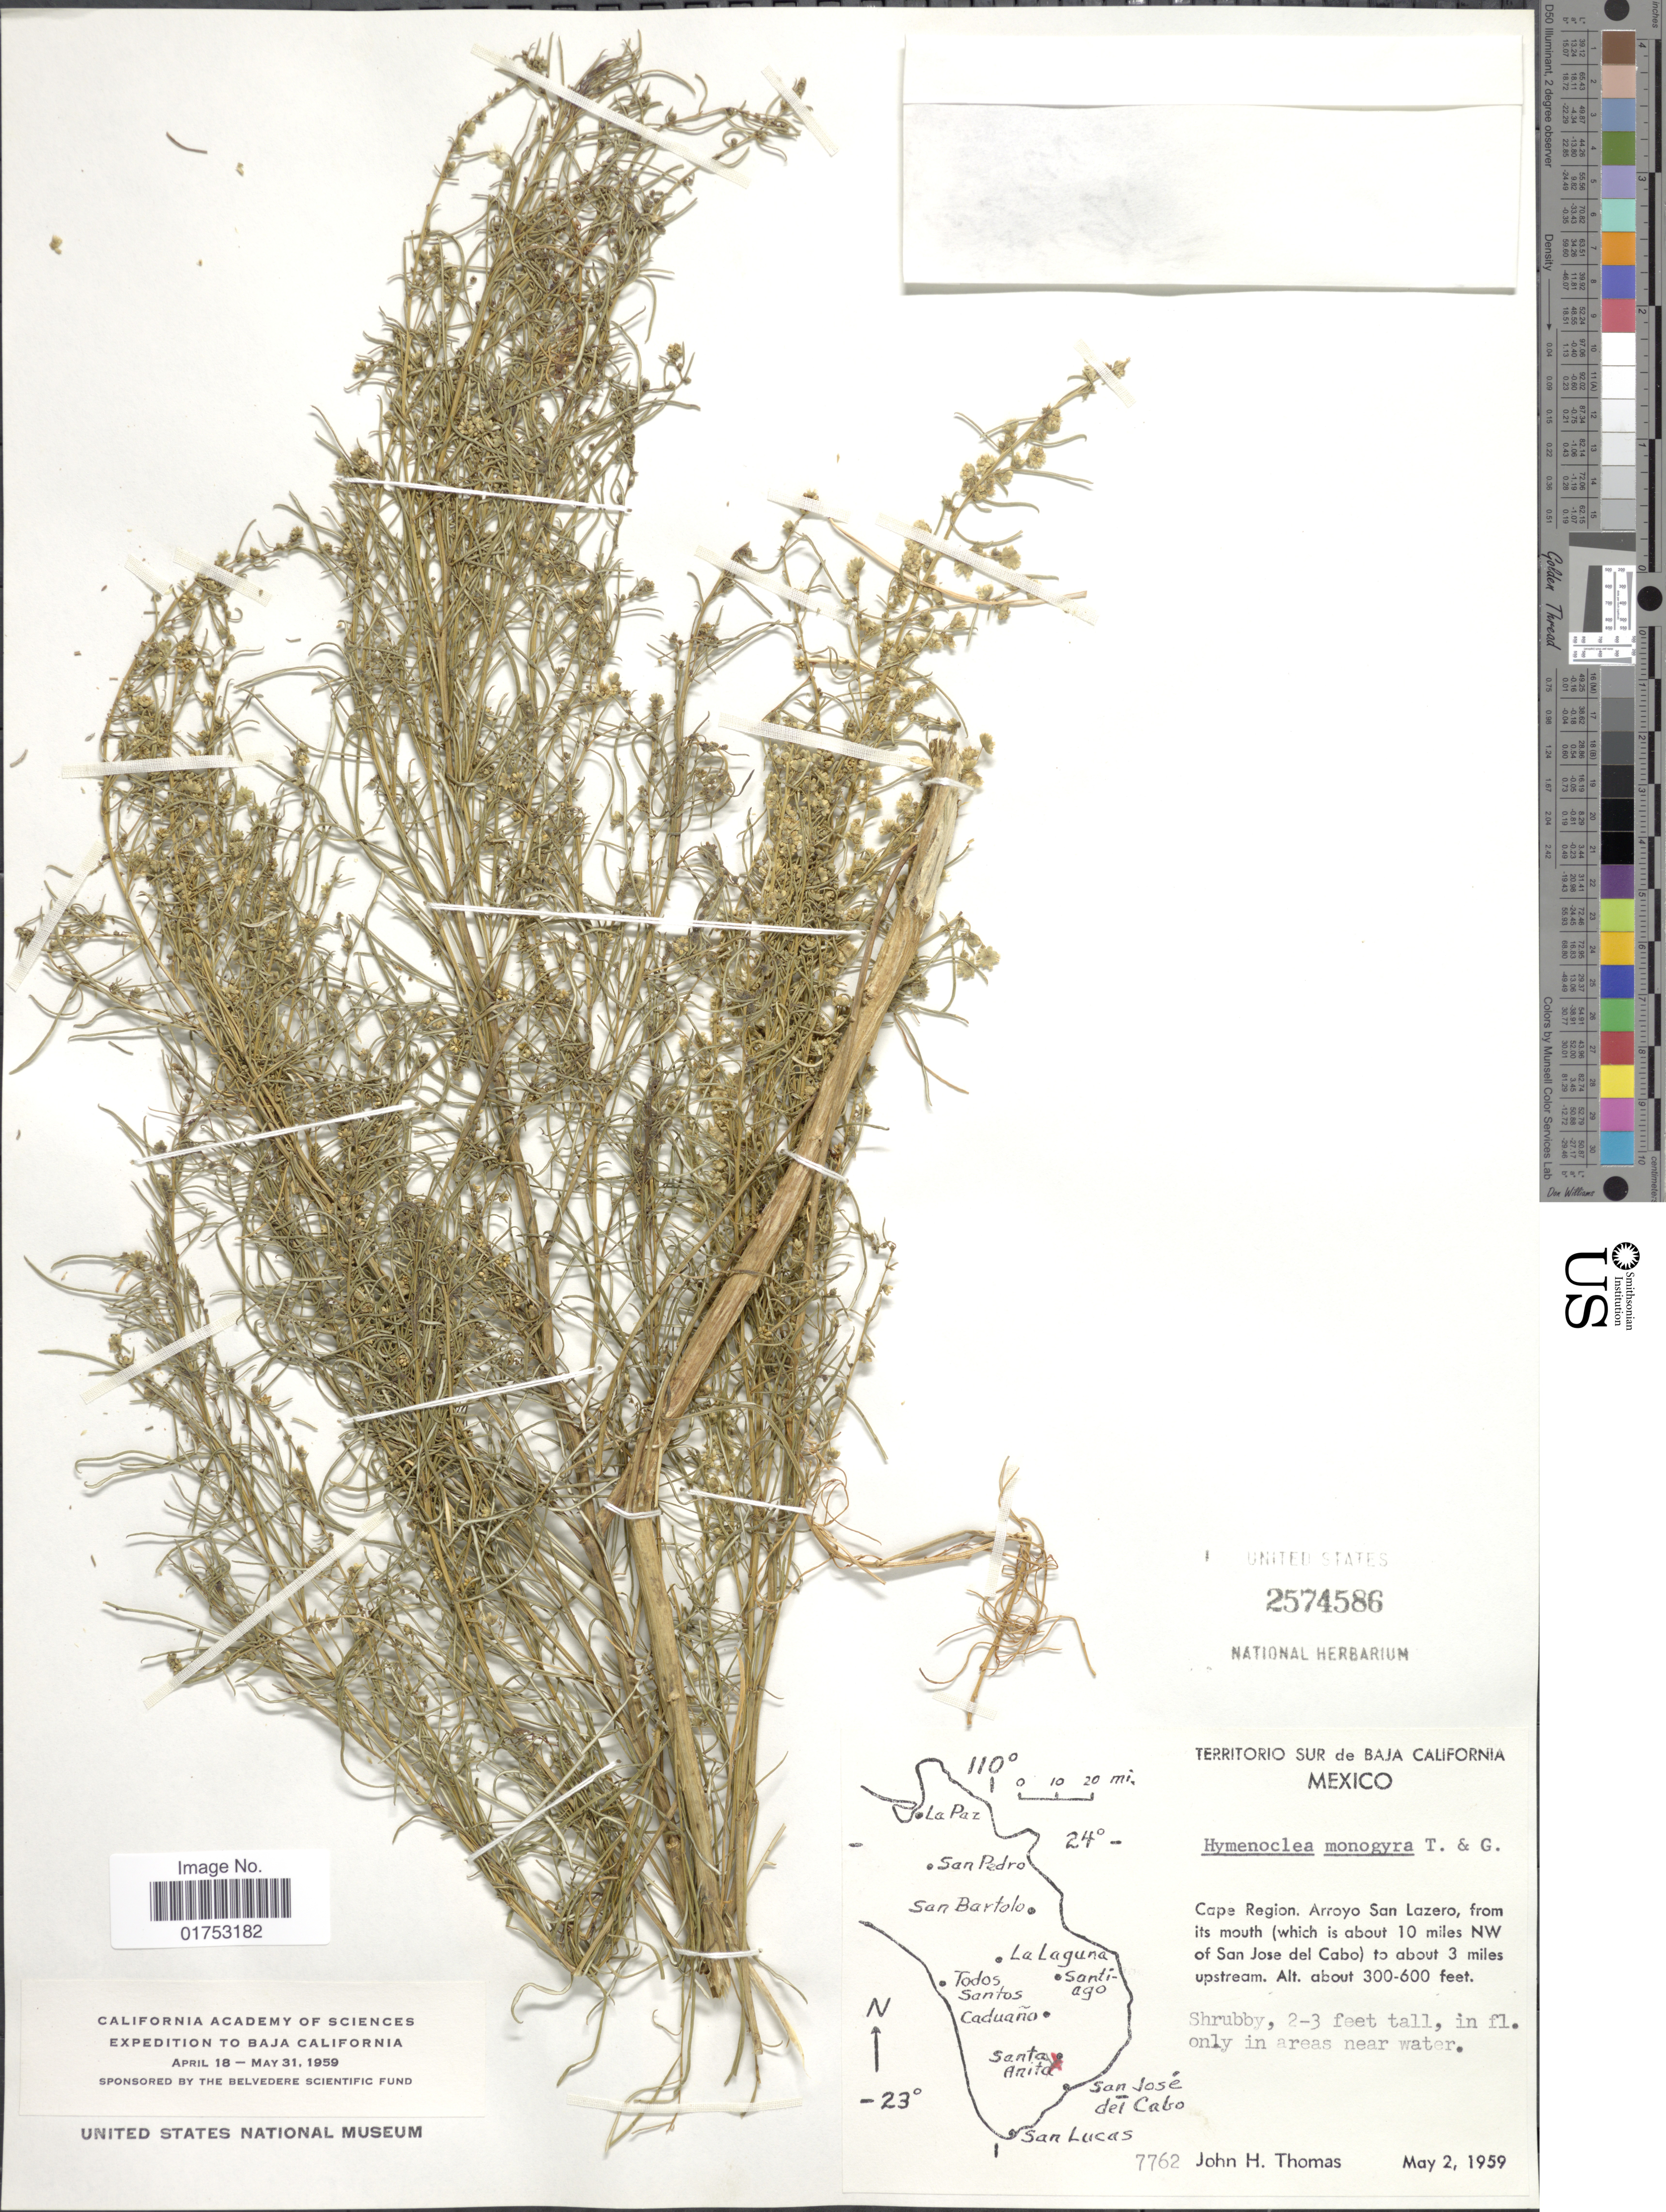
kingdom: Plantae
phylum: Tracheophyta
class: Magnoliopsida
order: Asterales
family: Asteraceae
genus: Hymenoclea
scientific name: Hymenoclea monogyra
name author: Torr. & A. Gray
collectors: J. H. Thomas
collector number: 7762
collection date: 1959-05-02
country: Mexico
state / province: Baja California Sur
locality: Cape Region, Arroyo San Lazero, from its mouth (which is about 10 miles NW of San Jose del Cabo) to about 3 miles upstream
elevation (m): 91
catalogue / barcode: US 2574586